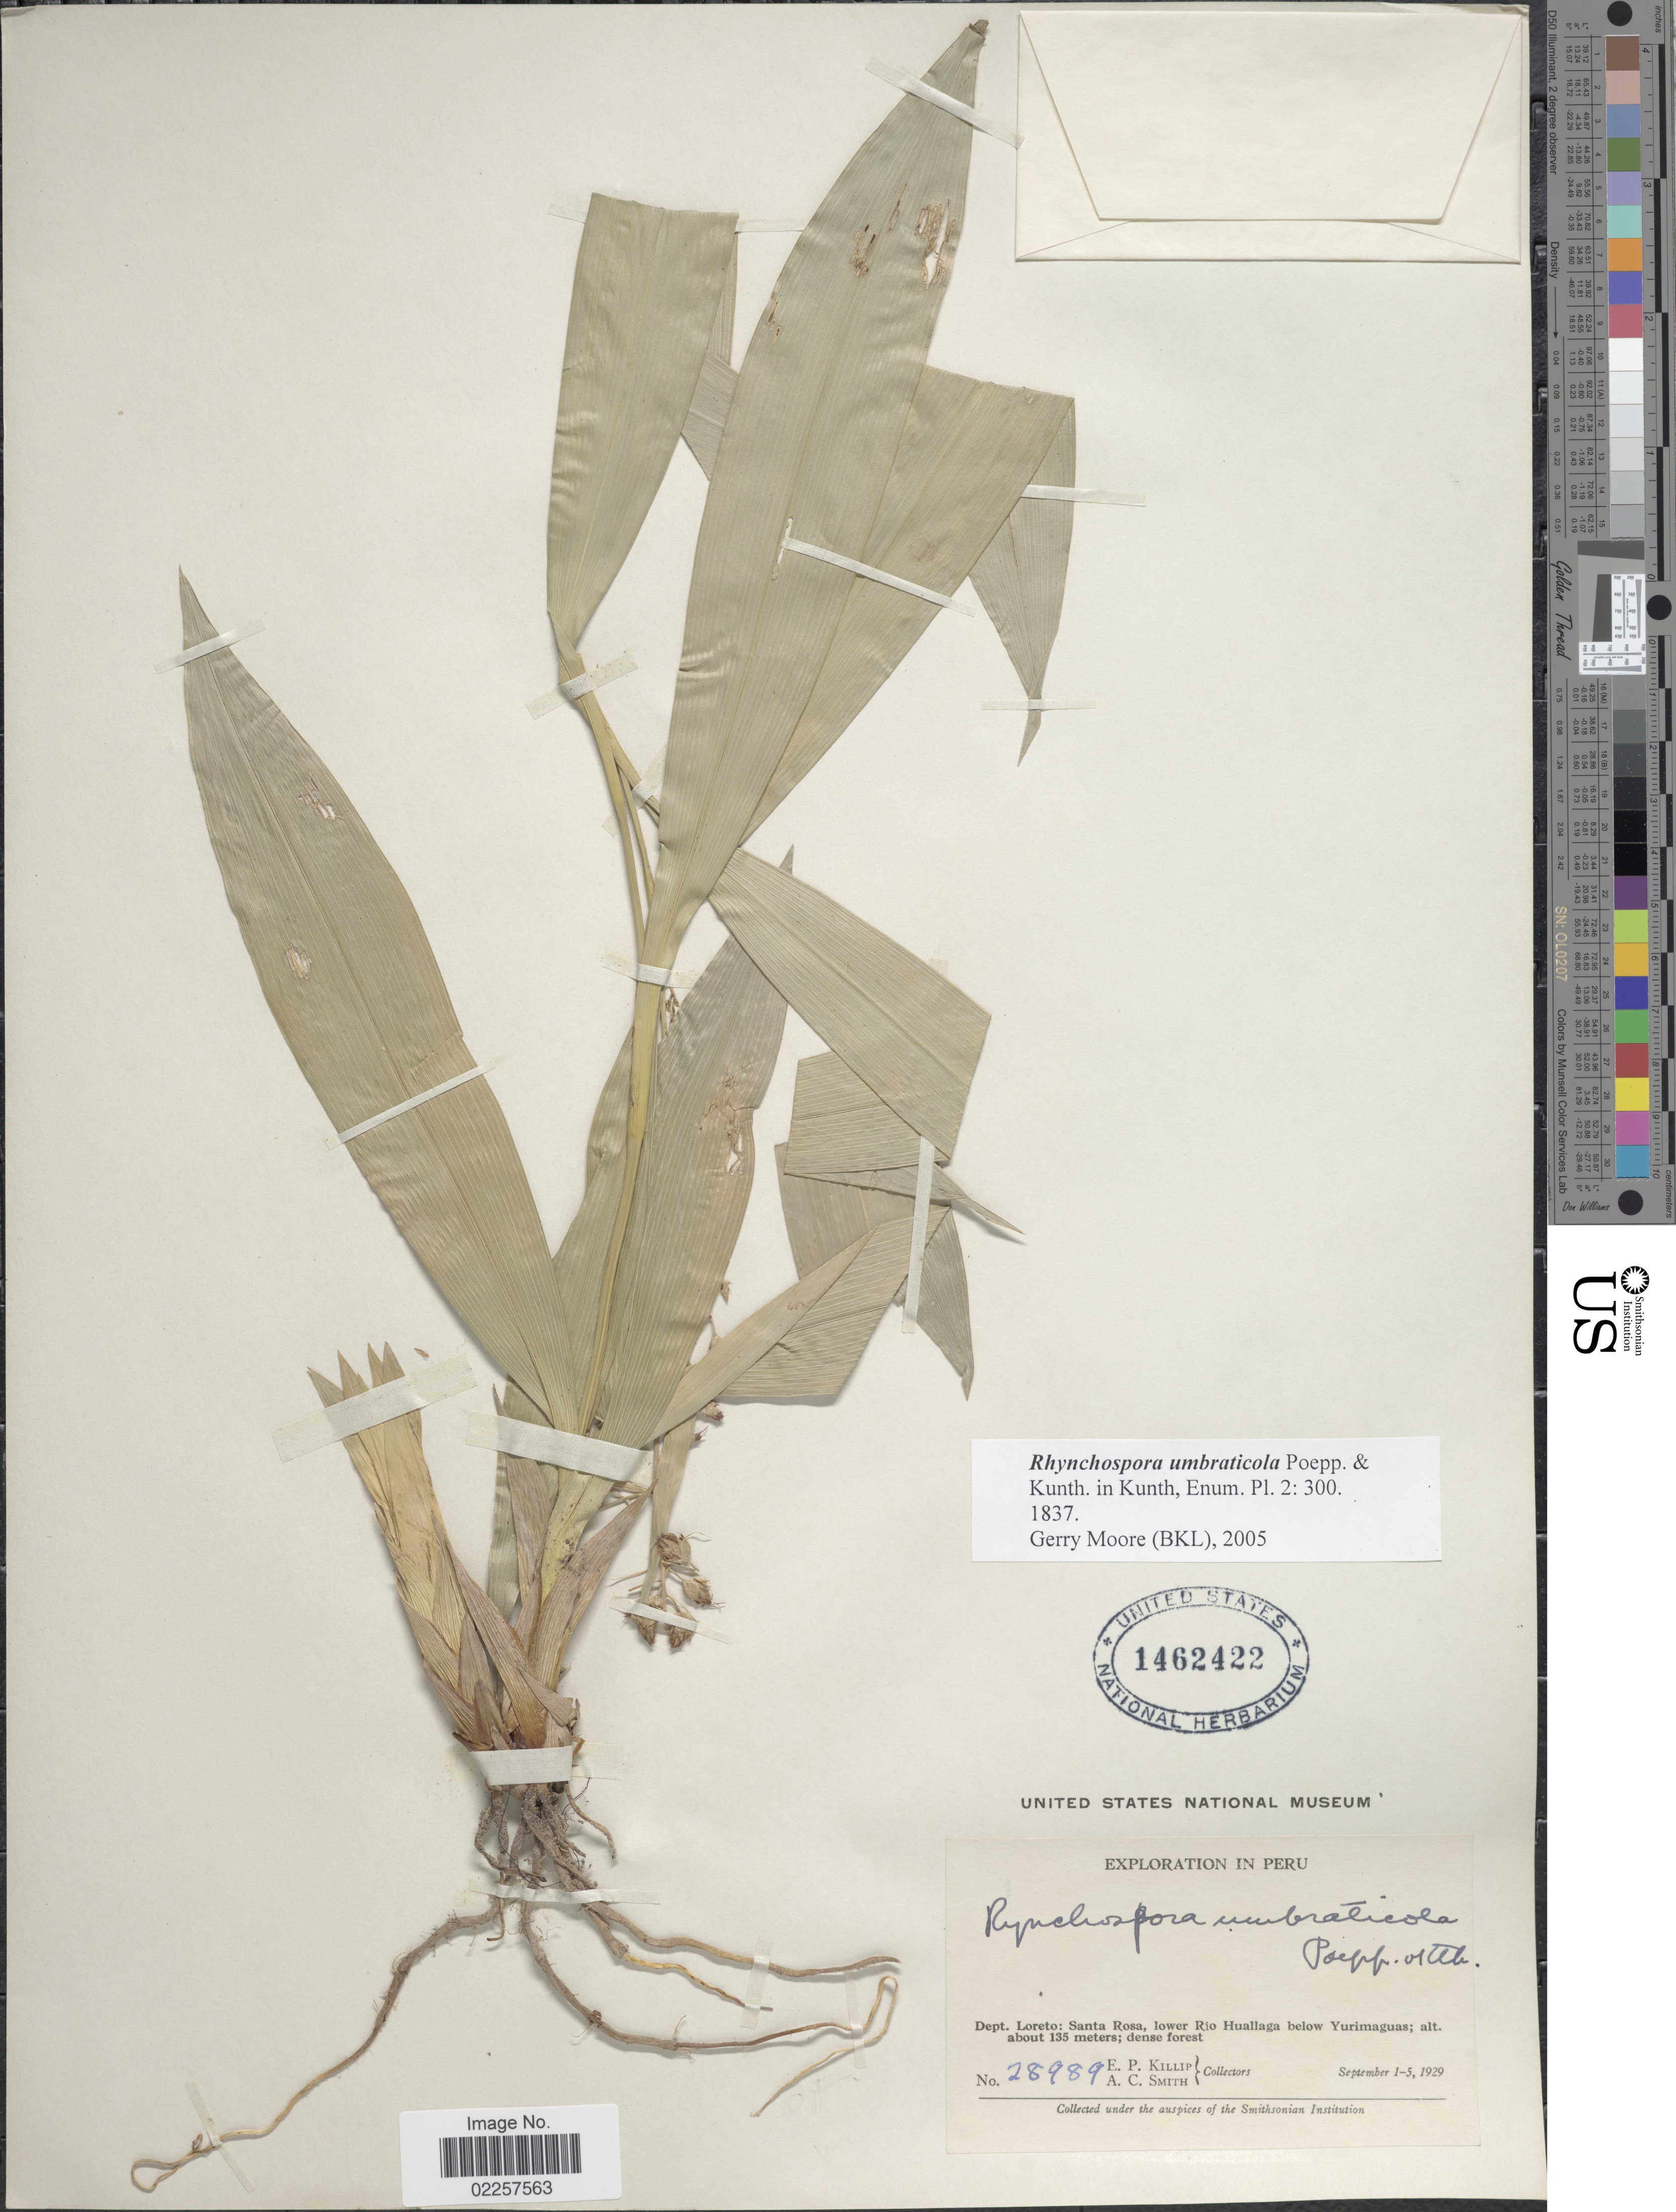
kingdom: Plantae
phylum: Tracheophyta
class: Liliopsida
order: Poales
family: Cyperaceae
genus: Rhynchospora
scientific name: Rhynchospora umbraticola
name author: Poepp. & Kunth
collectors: E. P. Killip & A. C. Smith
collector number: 28989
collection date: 1929-09-01/1929-09-05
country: Peru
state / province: Loreto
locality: Santa Rosa, lower Rio hullaga below Yurimaguas, dense forest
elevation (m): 135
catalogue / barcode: US 1462422